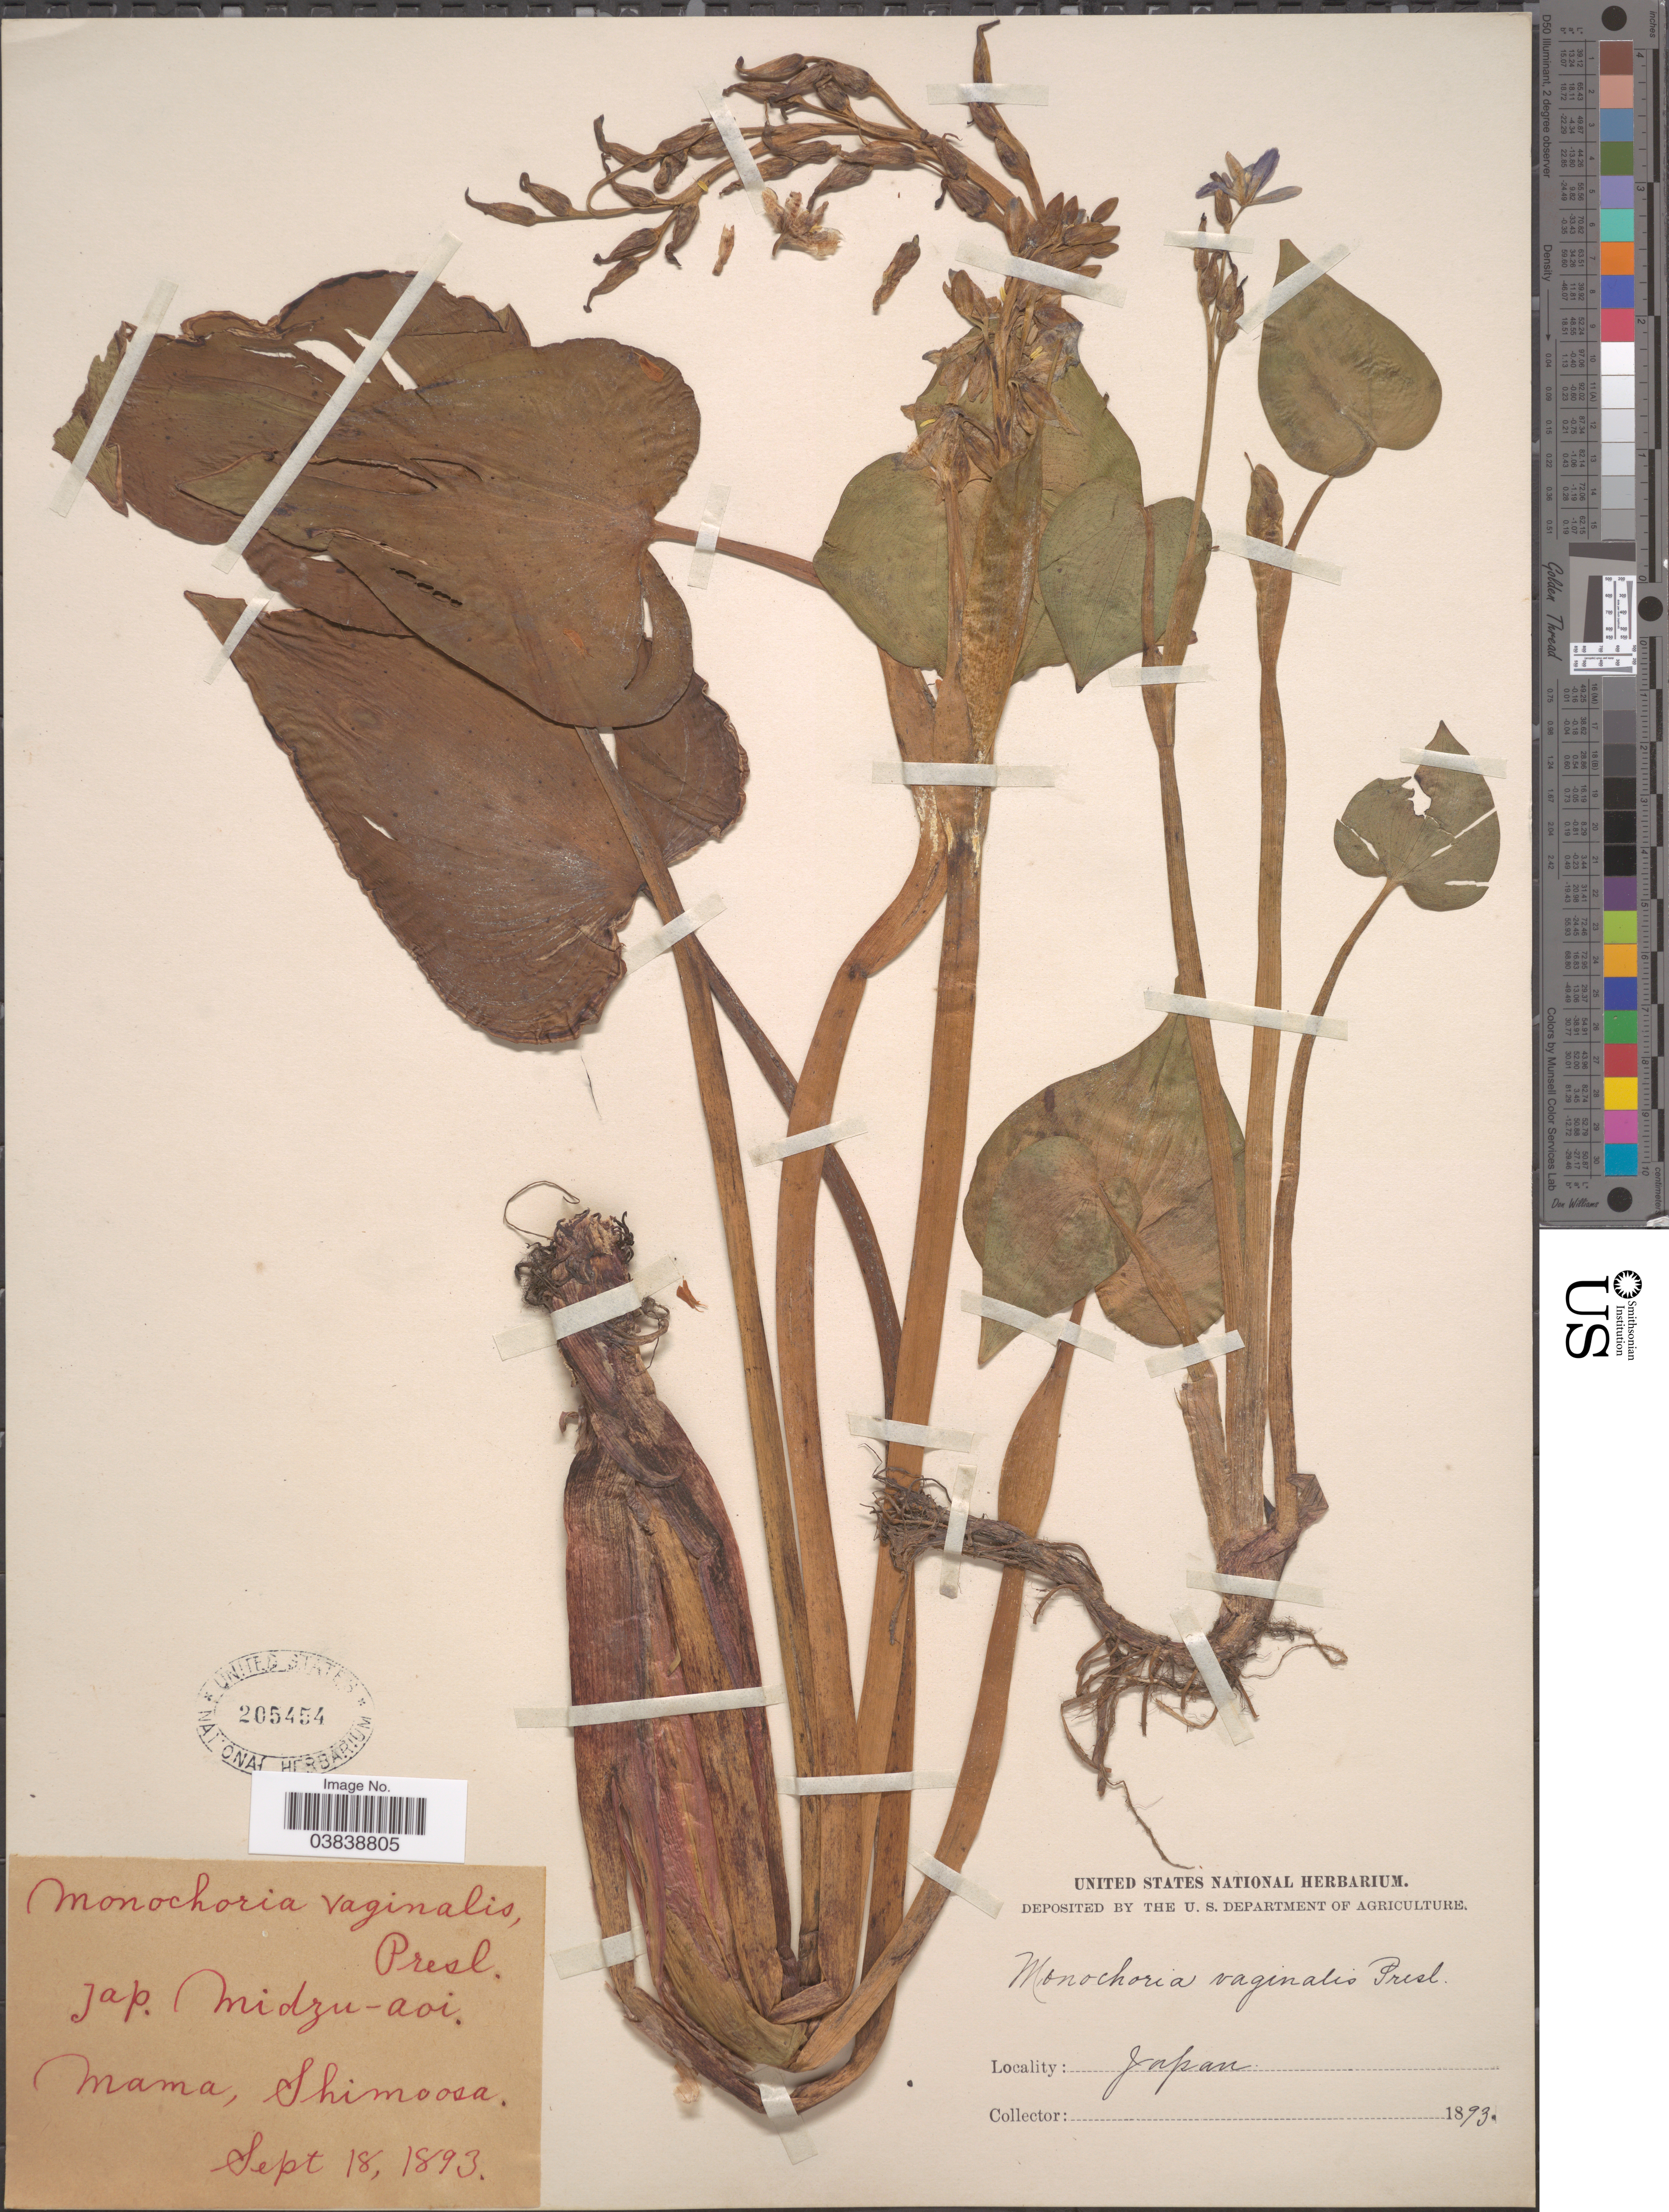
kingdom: Plantae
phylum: Tracheophyta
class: Liliopsida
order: Commelinales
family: Pontederiaceae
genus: Monochoria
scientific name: Monochoria vaginalis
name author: (Burm. f.) C. Presl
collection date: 1893-09-18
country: Japan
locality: Mama, Shimoosa.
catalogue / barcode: US 205454